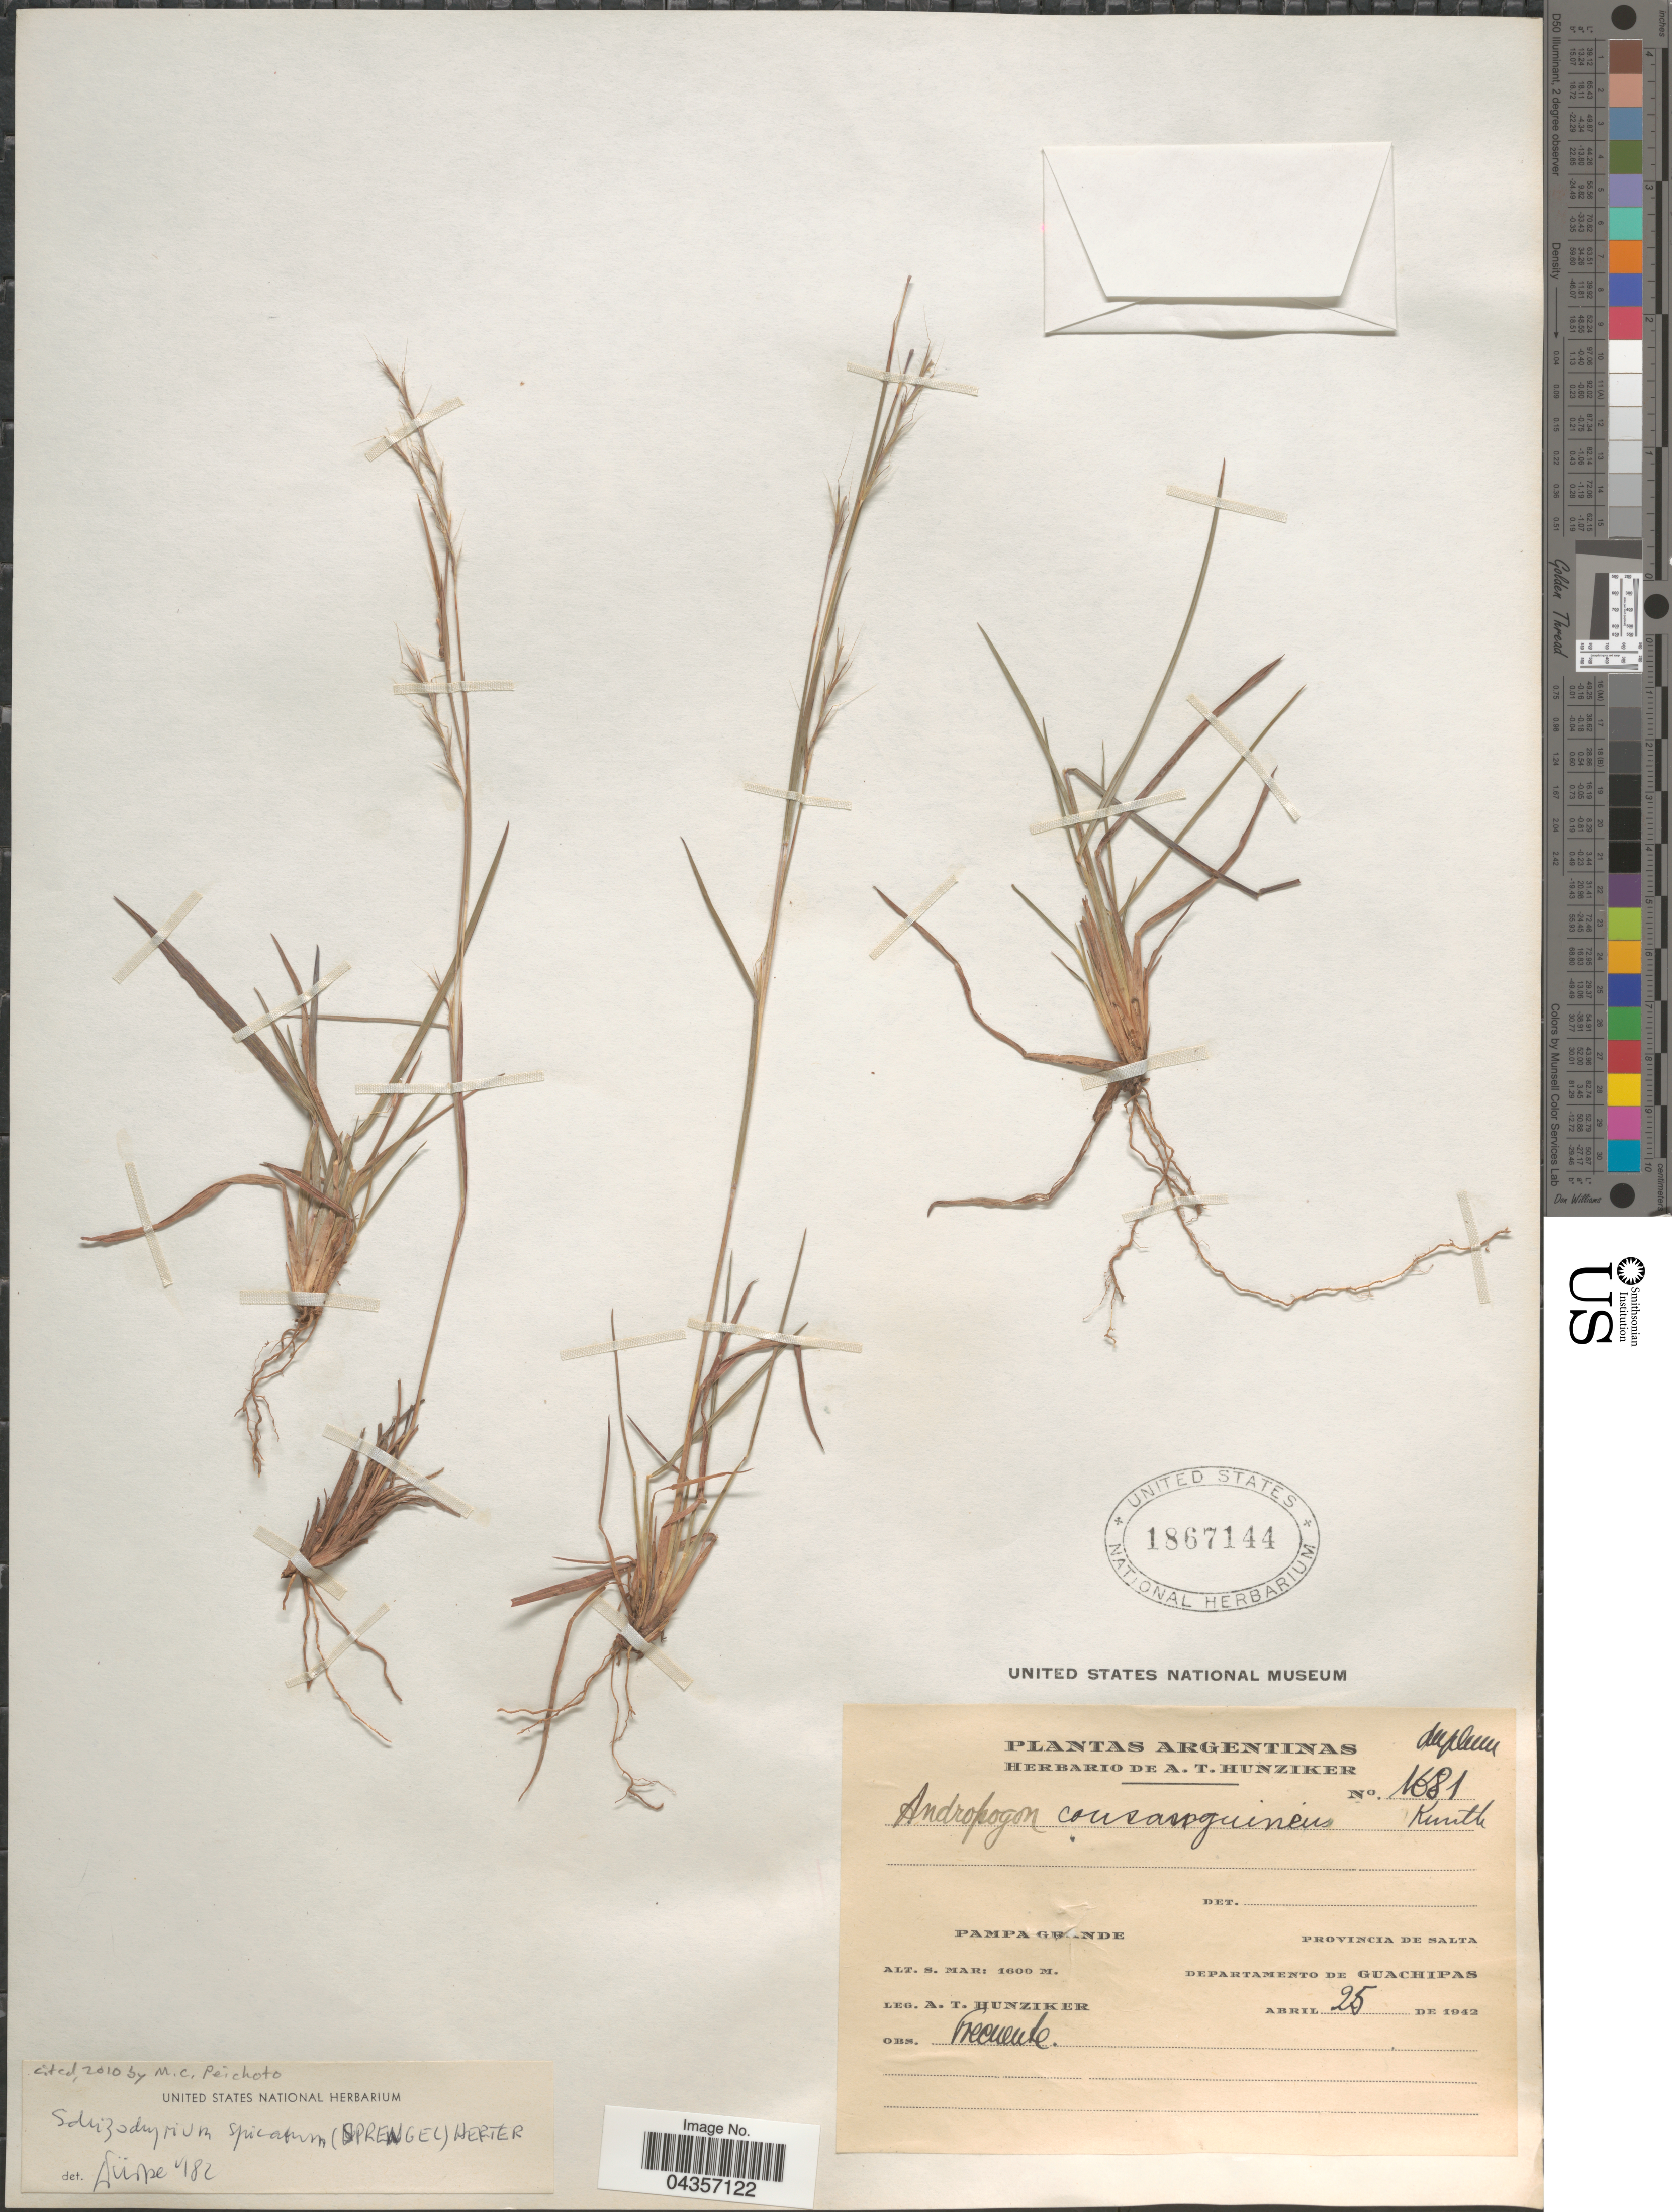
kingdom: Plantae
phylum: Tracheophyta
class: Liliopsida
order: Poales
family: Poaceae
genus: Schizachyrium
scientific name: Schizachyrium spicatum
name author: (Spreng.) Wipff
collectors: A. T. Hunziker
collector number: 1681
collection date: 1942-04-25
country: Argentina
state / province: Salta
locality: Pampa Grande. Departamento de Guachipas.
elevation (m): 1600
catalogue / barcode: US 1867144